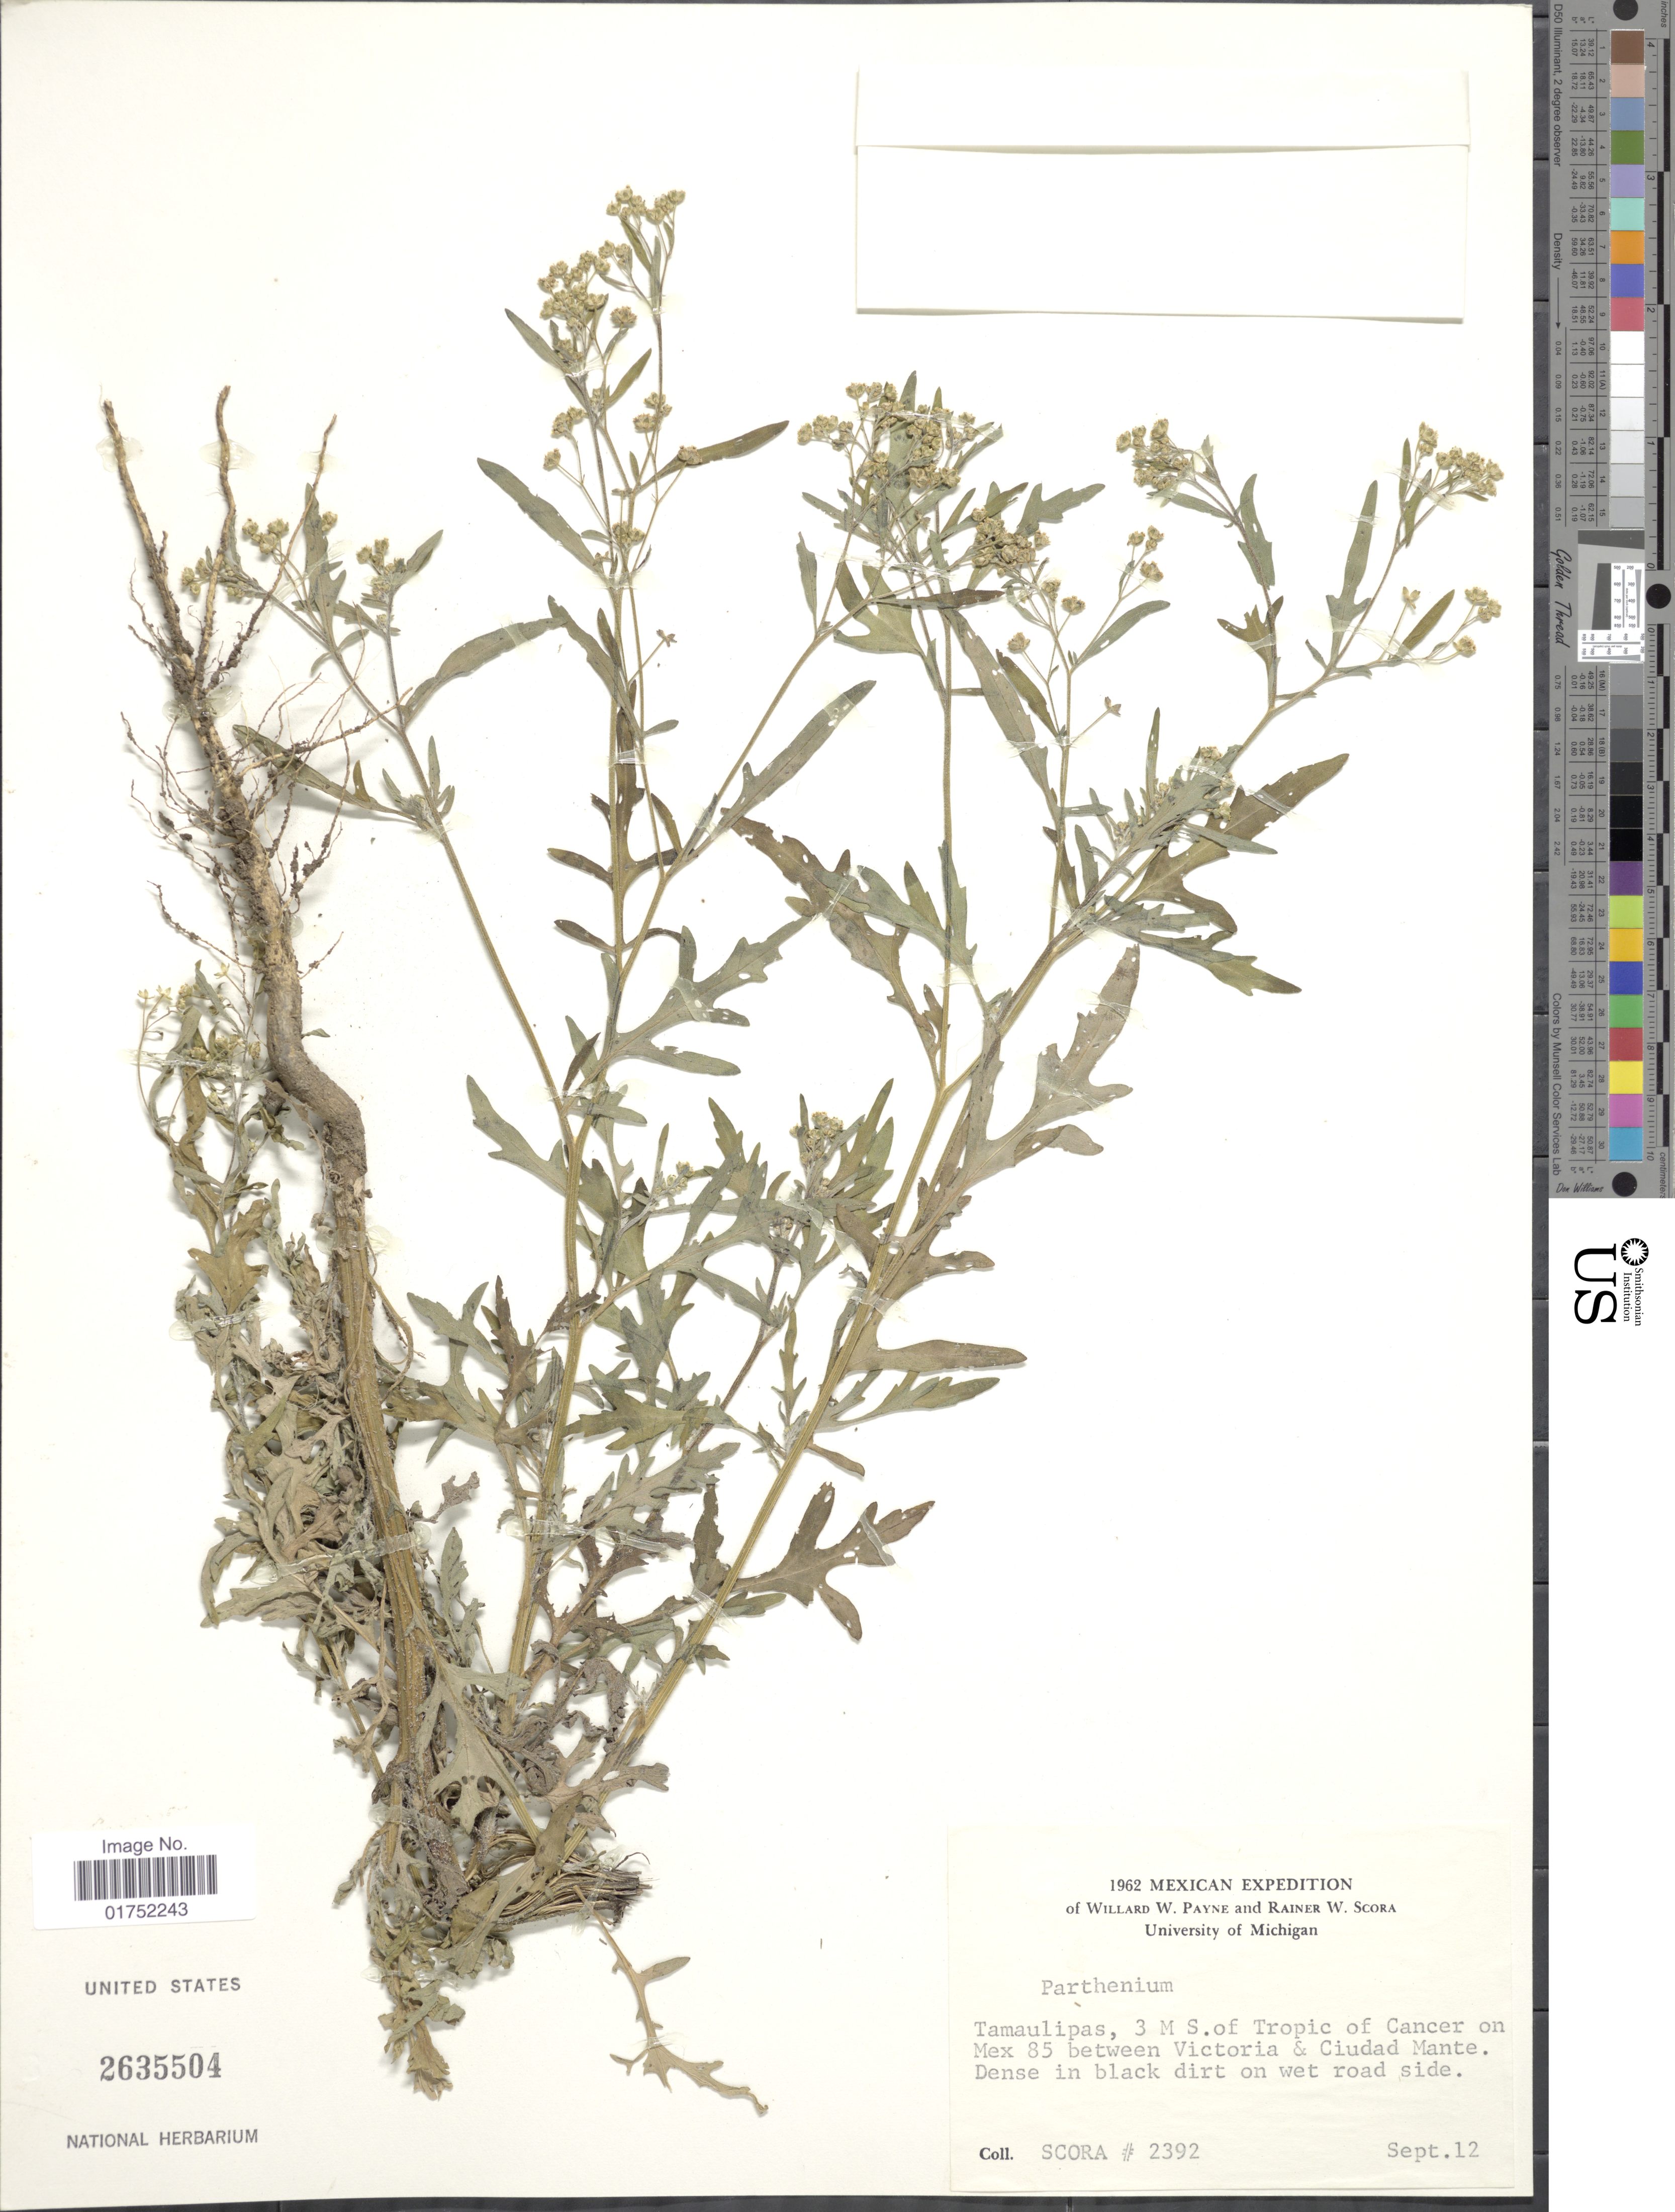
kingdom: Plantae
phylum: Tracheophyta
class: Magnoliopsida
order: Asterales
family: Asteraceae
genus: Parthenium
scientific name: Parthenium sp.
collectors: R. Scora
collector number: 2392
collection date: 1962-09-12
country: Mexico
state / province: Tamaulipas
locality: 3 M S. of Tropic of Cancer on Mex 85 between Victoria & Ciudad Mante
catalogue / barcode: US 2635504